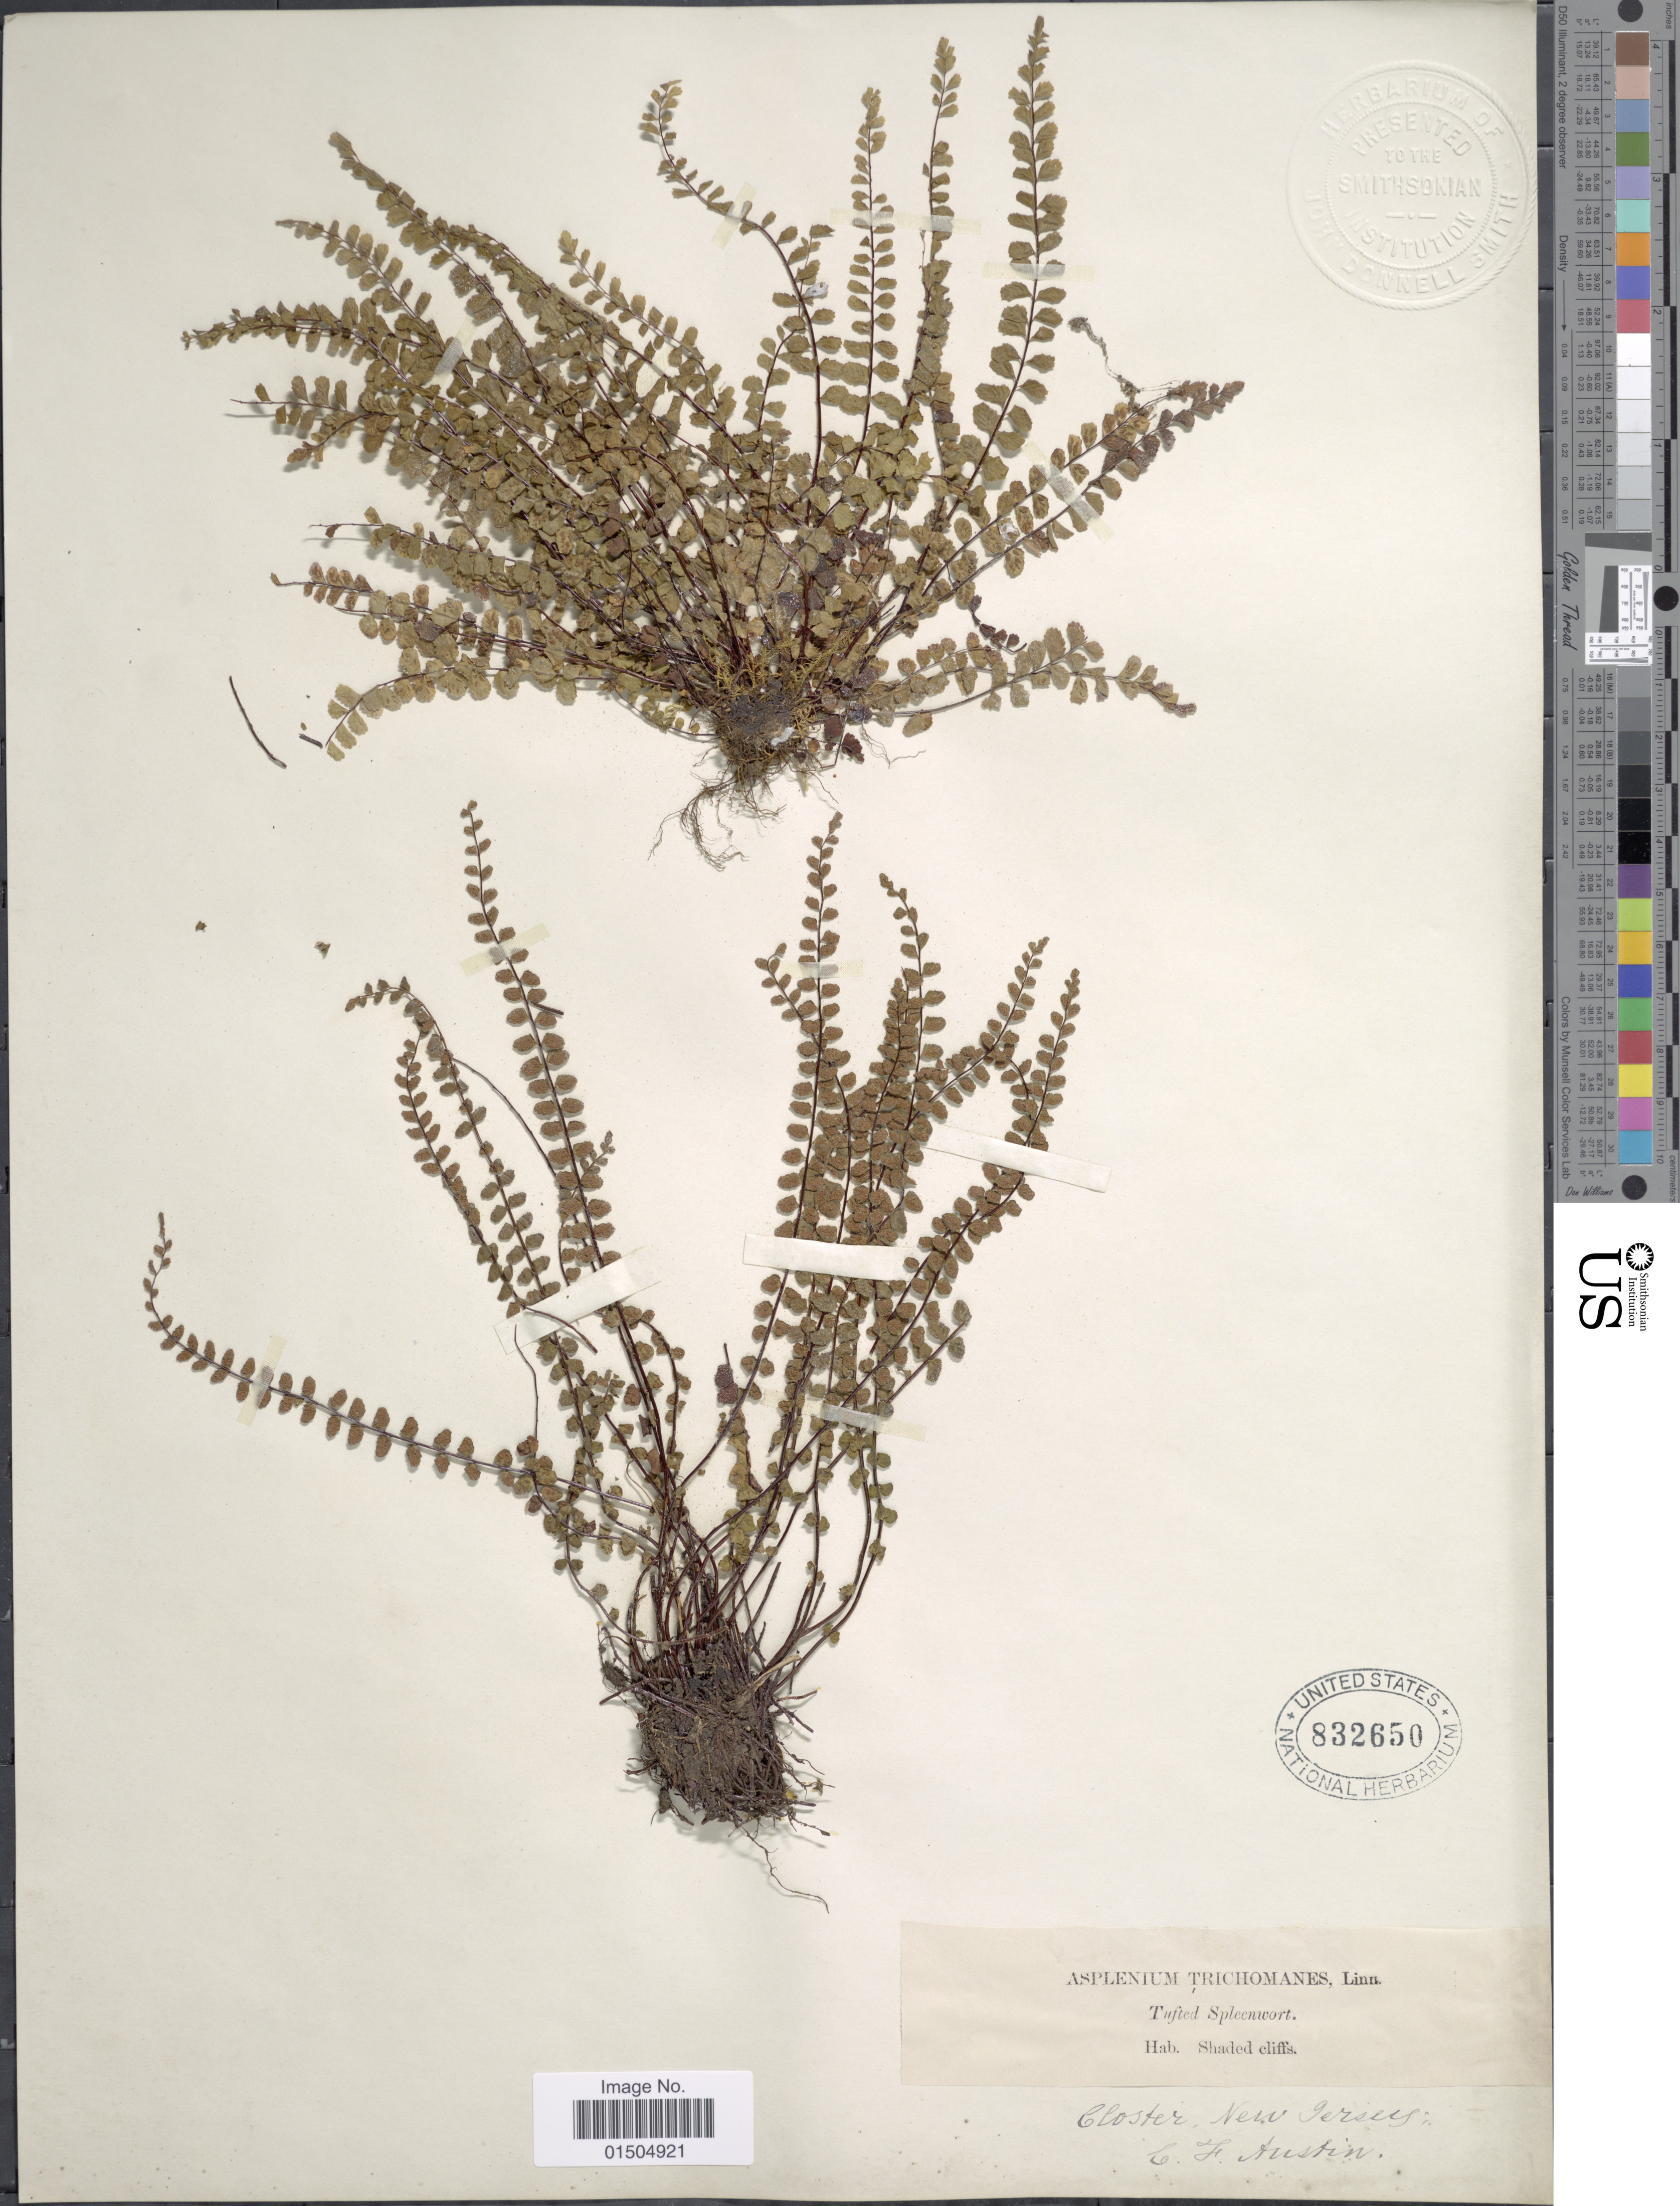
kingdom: Plantae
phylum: Tracheophyta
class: Polypodiopsida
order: Polypodiales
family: Aspleniaceae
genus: Asplenium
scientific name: Asplenium trichomanes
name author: L.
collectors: C. F. Austin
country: United States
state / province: New Jersey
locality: Closter.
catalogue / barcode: US 832650